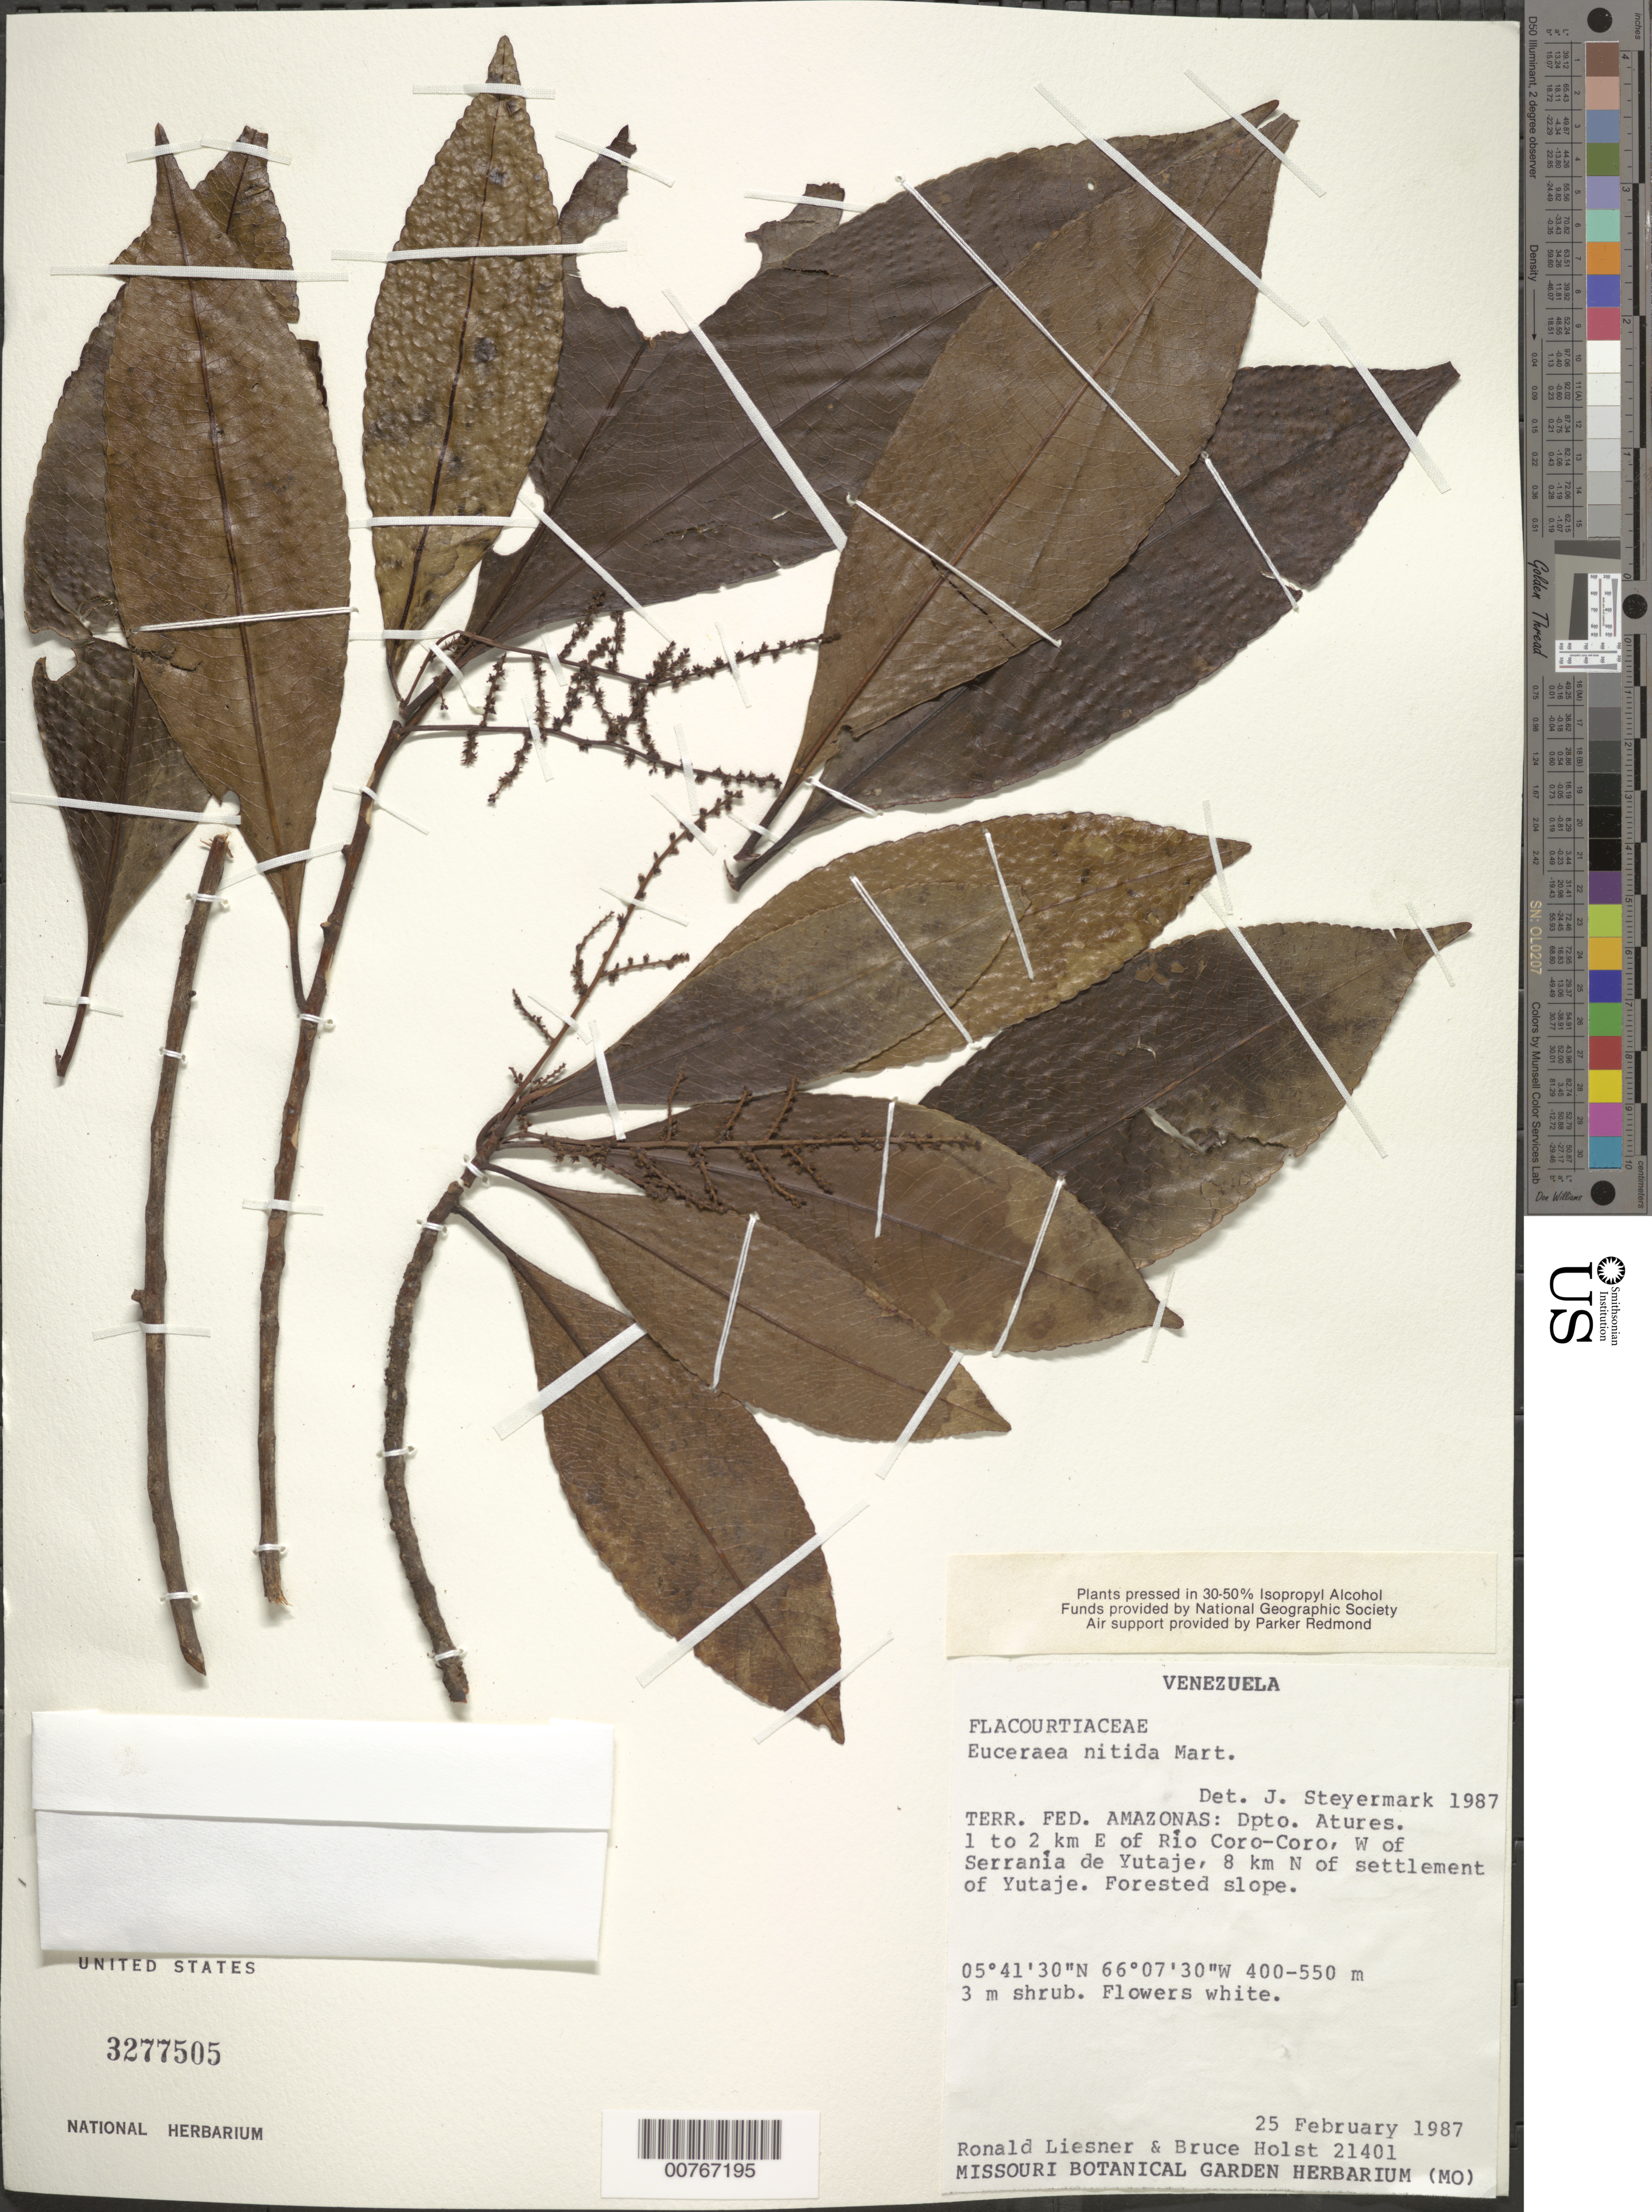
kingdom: Plantae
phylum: Tracheophyta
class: Magnoliopsida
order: Malpighiales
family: Salicaceae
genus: Casearia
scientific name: Casearia euceraea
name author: Mestier et al.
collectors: R. L. Liesner & B. Holst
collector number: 21401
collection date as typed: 25-Feb-87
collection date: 1987-02-25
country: Venezuela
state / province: Amazonas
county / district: Atures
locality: Río Coro-Coro, 1-2 km al E, W of Serrania de Yutajé, 8 km N of settlement of Yutajé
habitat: Forested slope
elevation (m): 400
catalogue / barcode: US 3277505